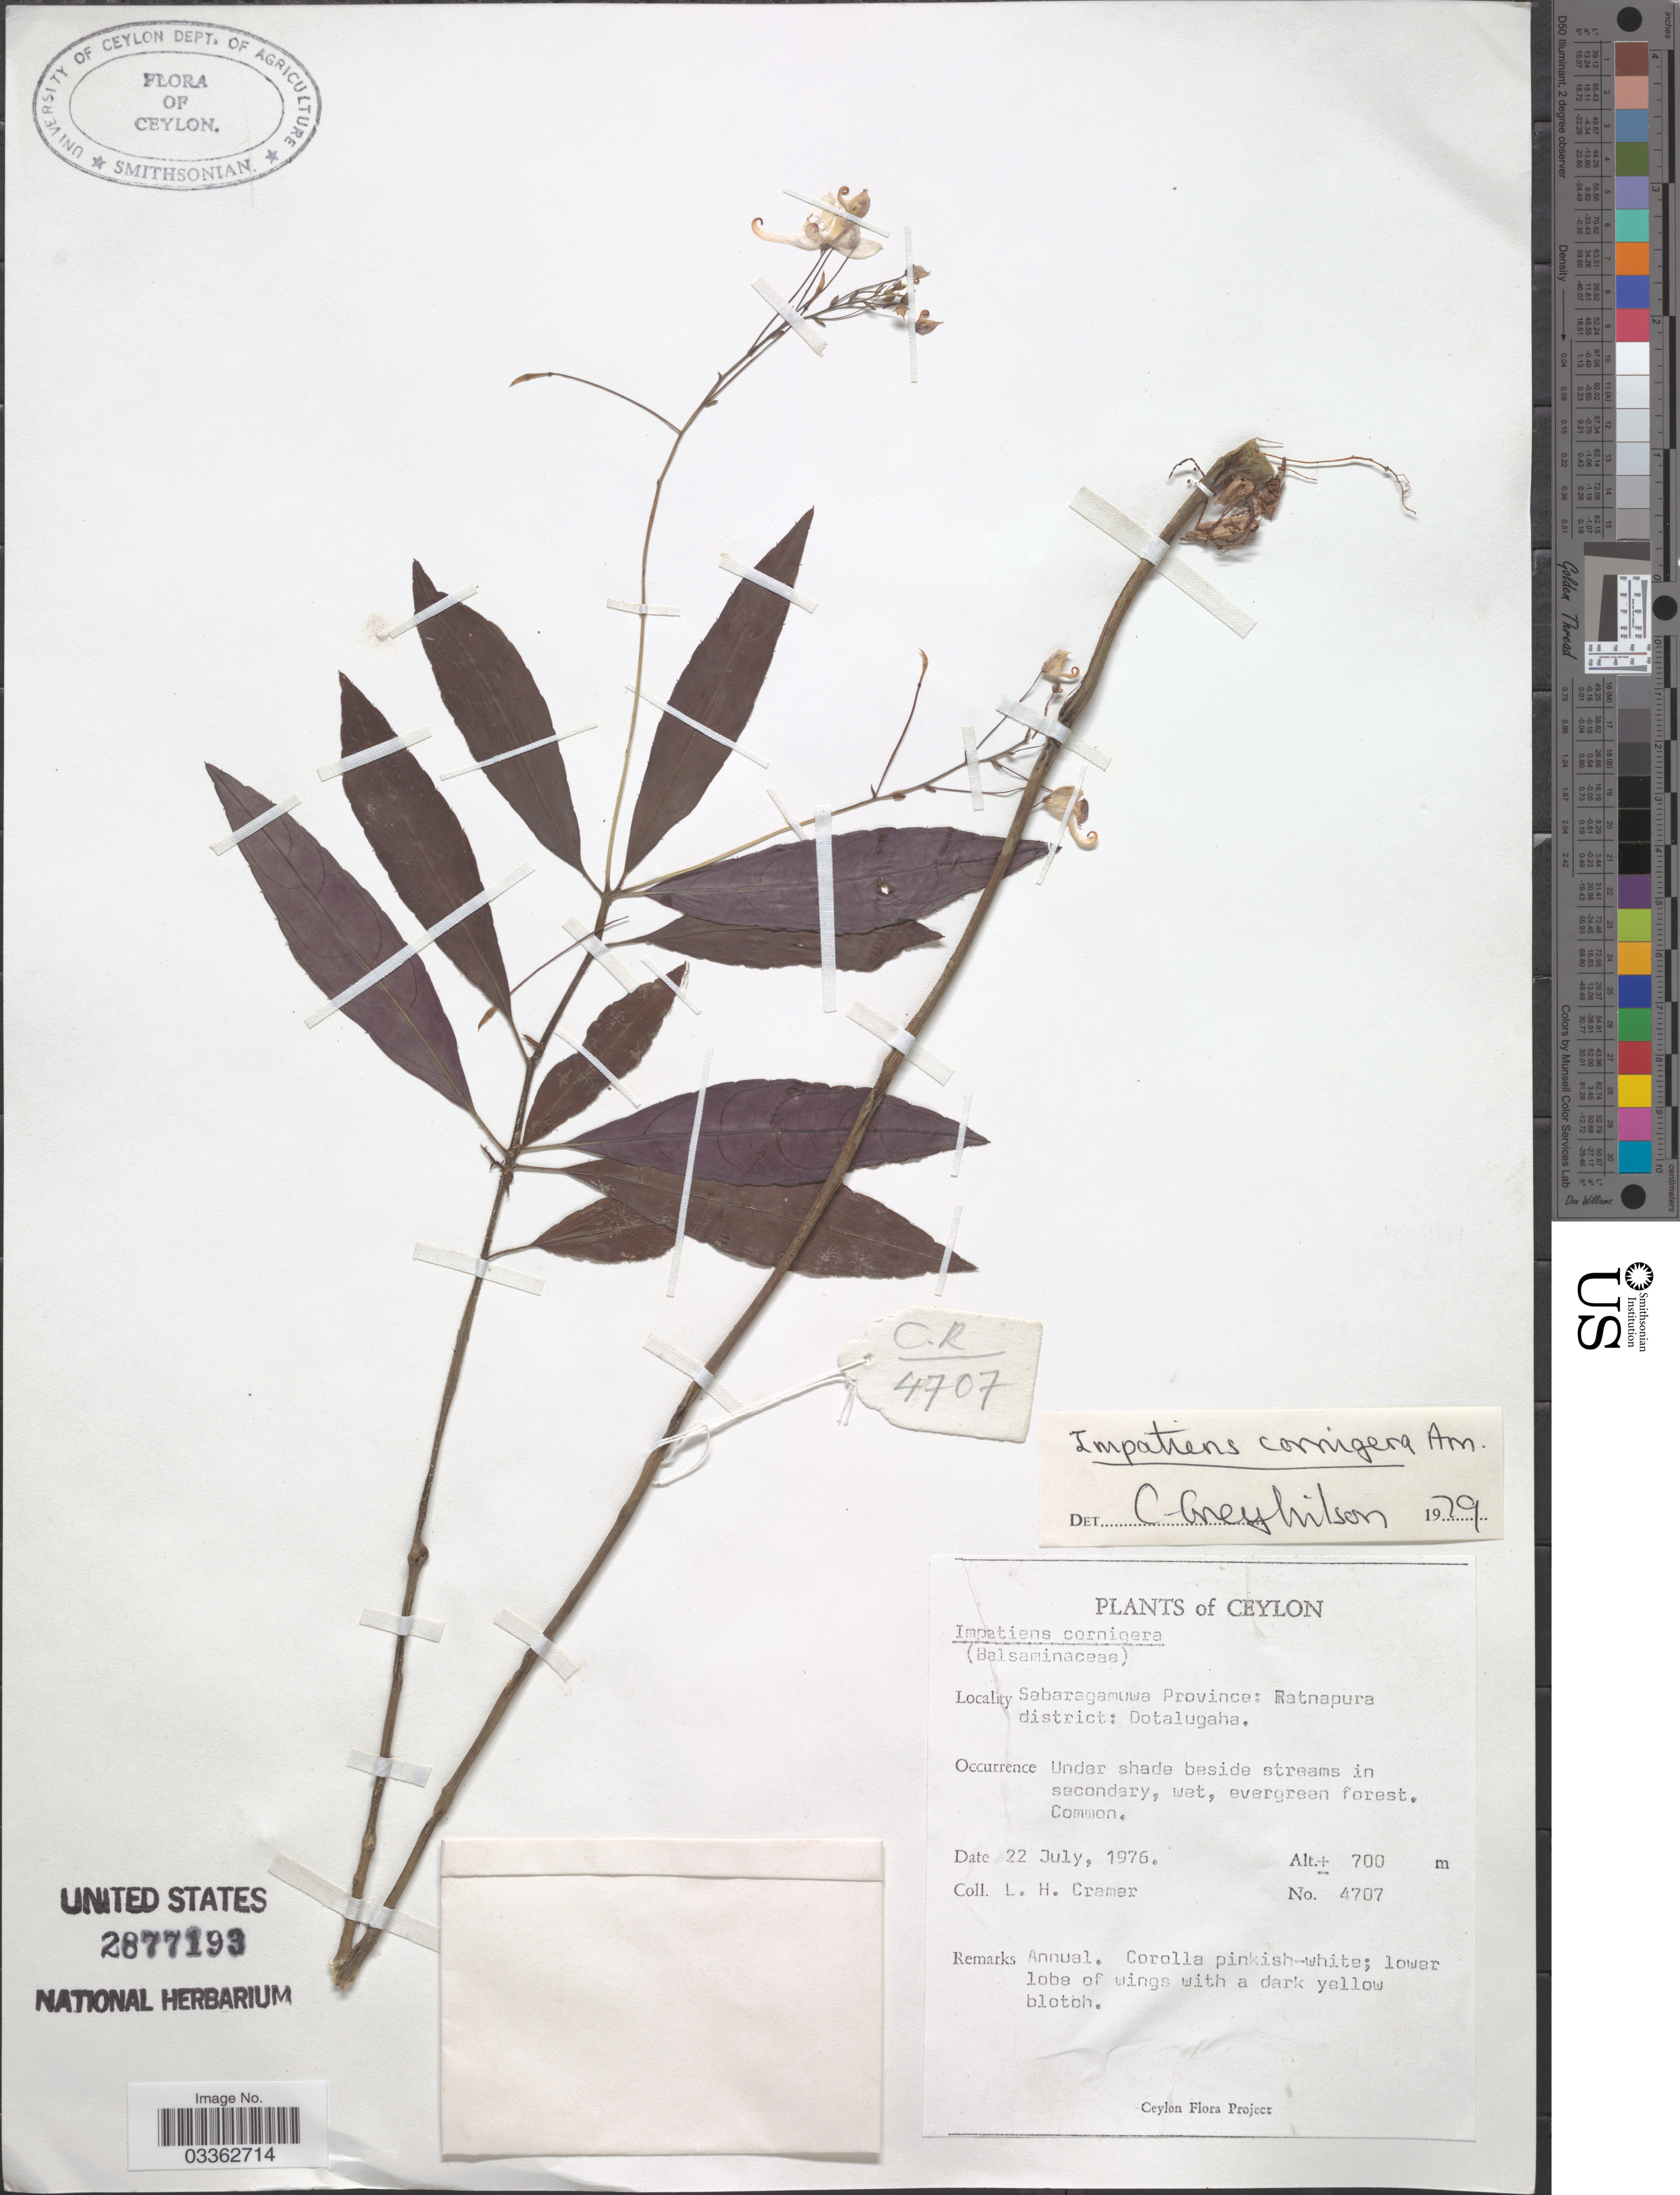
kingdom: Plantae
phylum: Tracheophyta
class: Magnoliopsida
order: Ericales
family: Balsaminaceae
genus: Impatiens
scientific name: Impatiens cornigera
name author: Arn.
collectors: L. H. Cramer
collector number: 4707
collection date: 1976-07-22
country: Sri Lanka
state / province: Sabaragamuwa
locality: Ceylon. Ratnapura district: Dotalugaha.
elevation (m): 700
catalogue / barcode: US 2877193